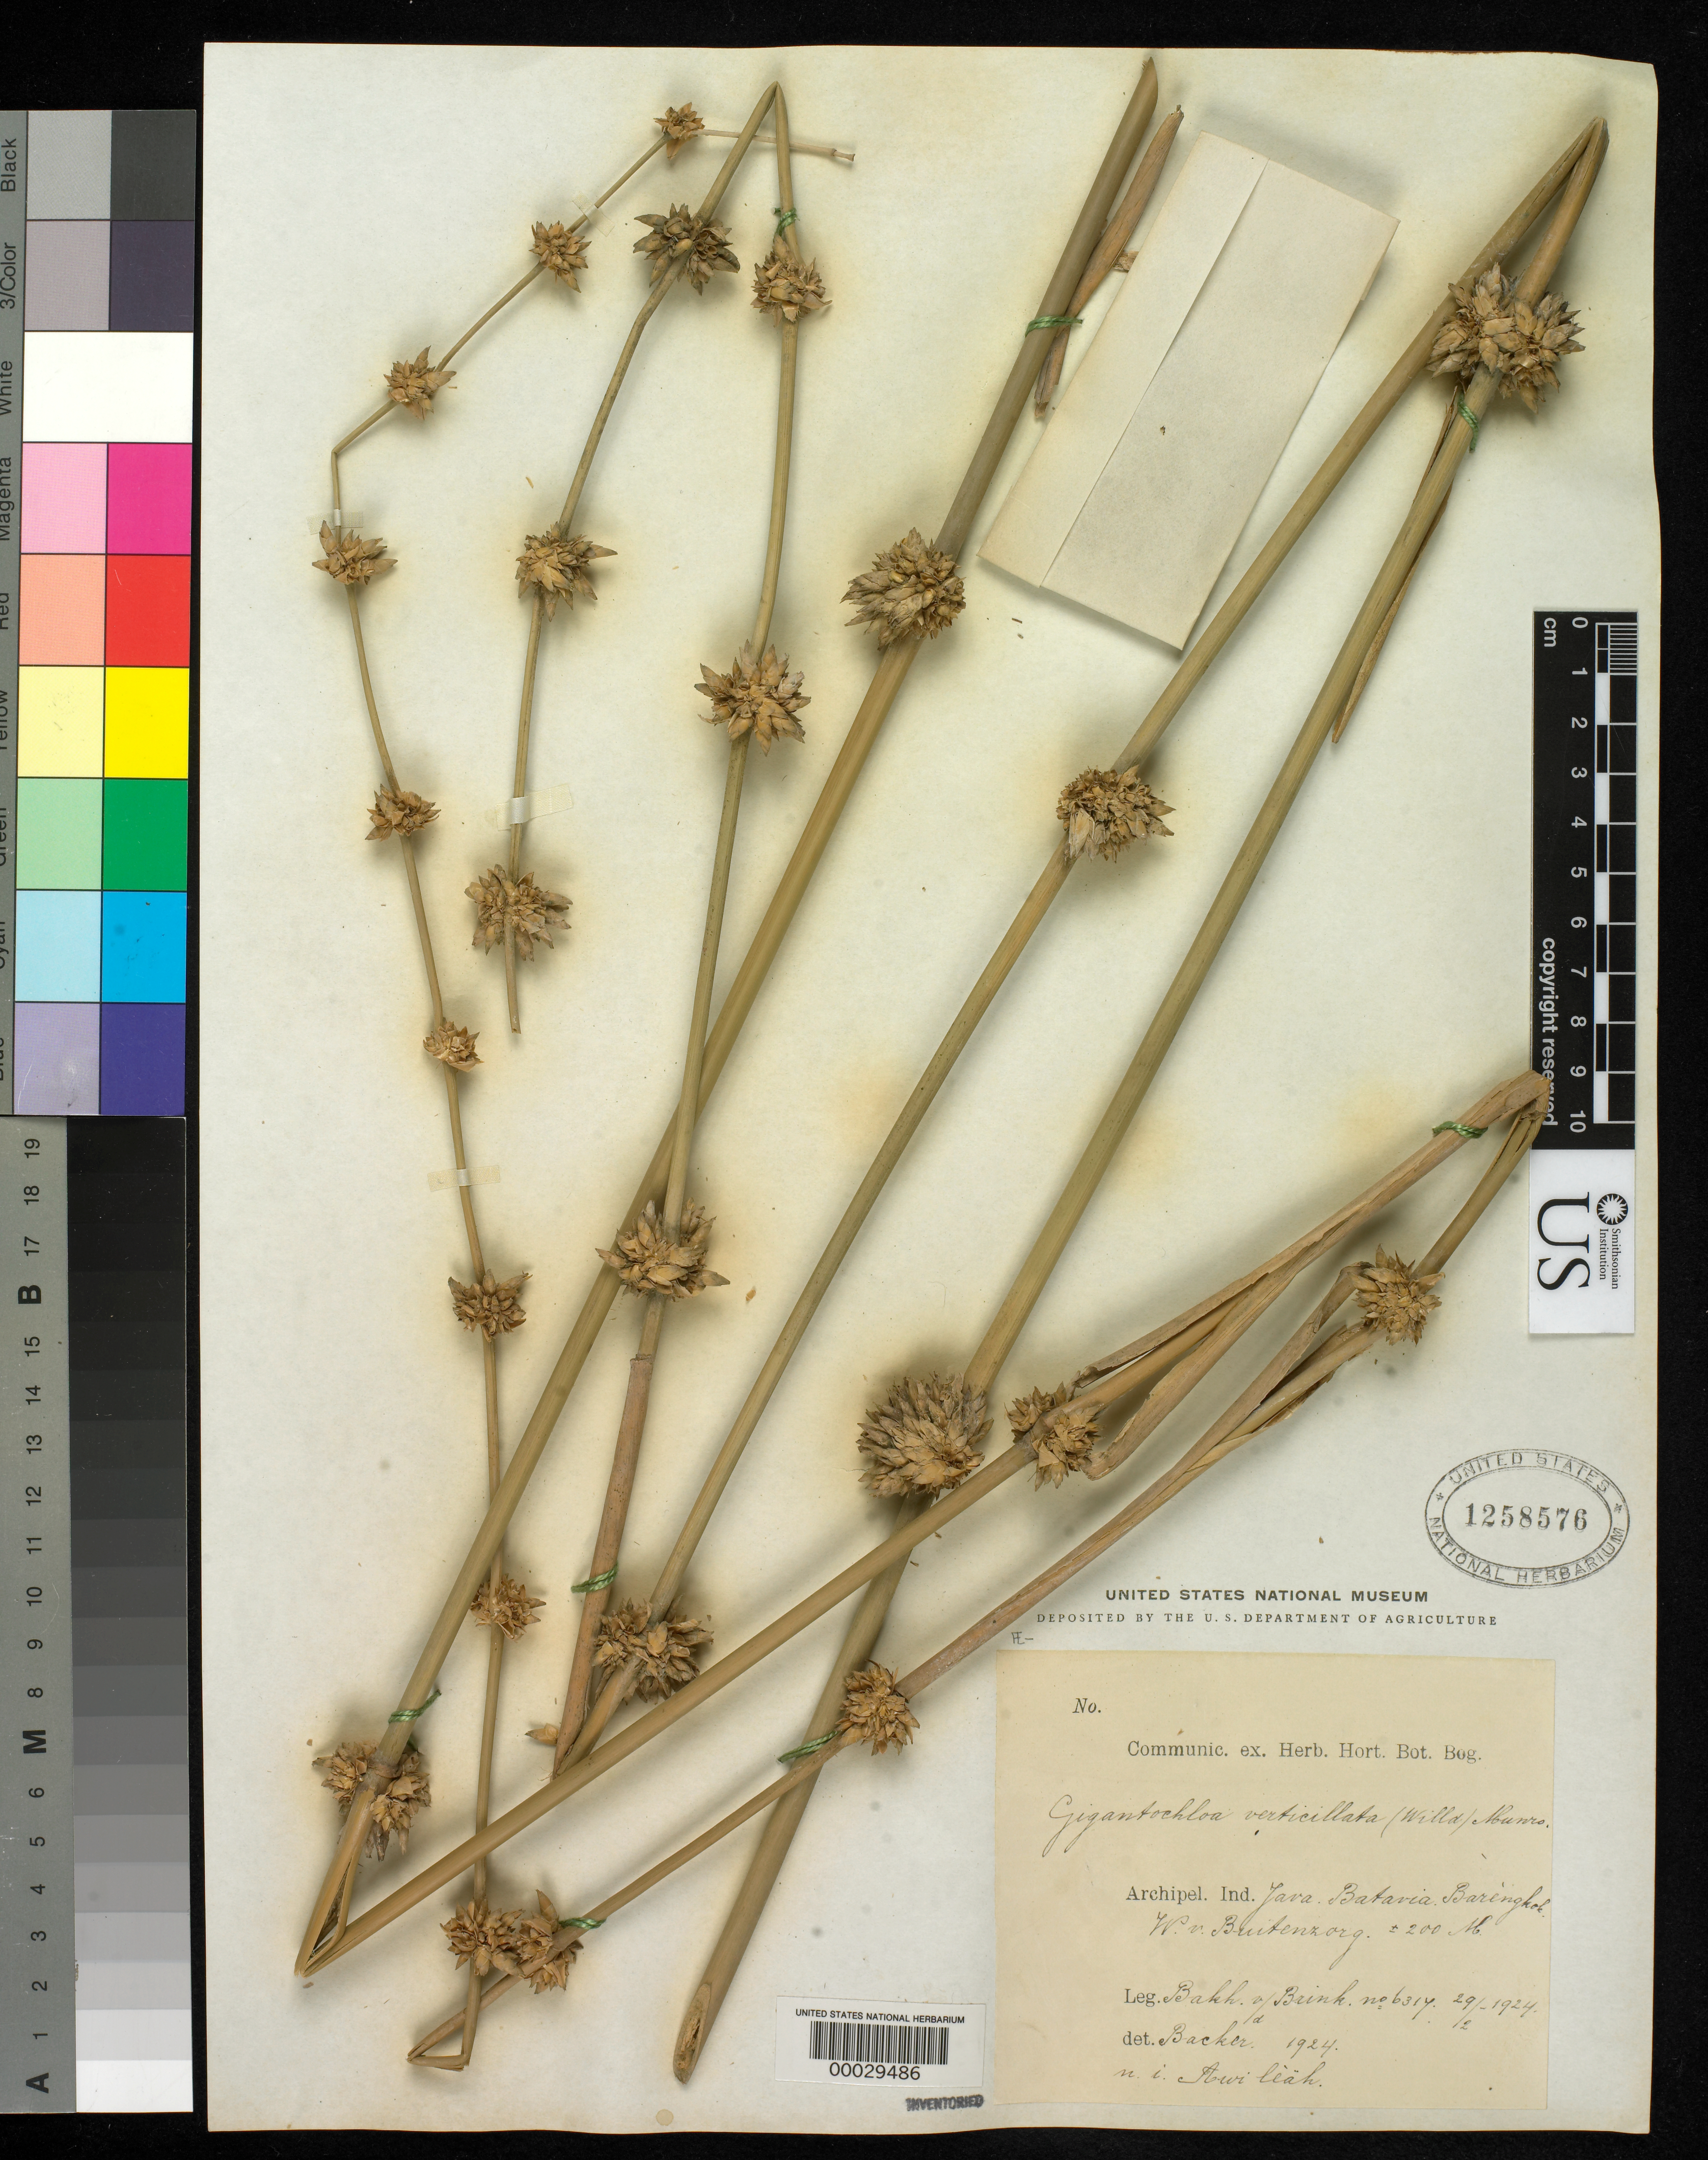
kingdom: Plantae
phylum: Tracheophyta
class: Liliopsida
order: Poales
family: Poaceae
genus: Gigantochloa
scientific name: Gigantochloa verticillata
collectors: R. Brink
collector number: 6317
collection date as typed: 29 Feb 1924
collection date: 1924-02-29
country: Indonesia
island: Java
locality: Batavia, baringkok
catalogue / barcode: US 1258576